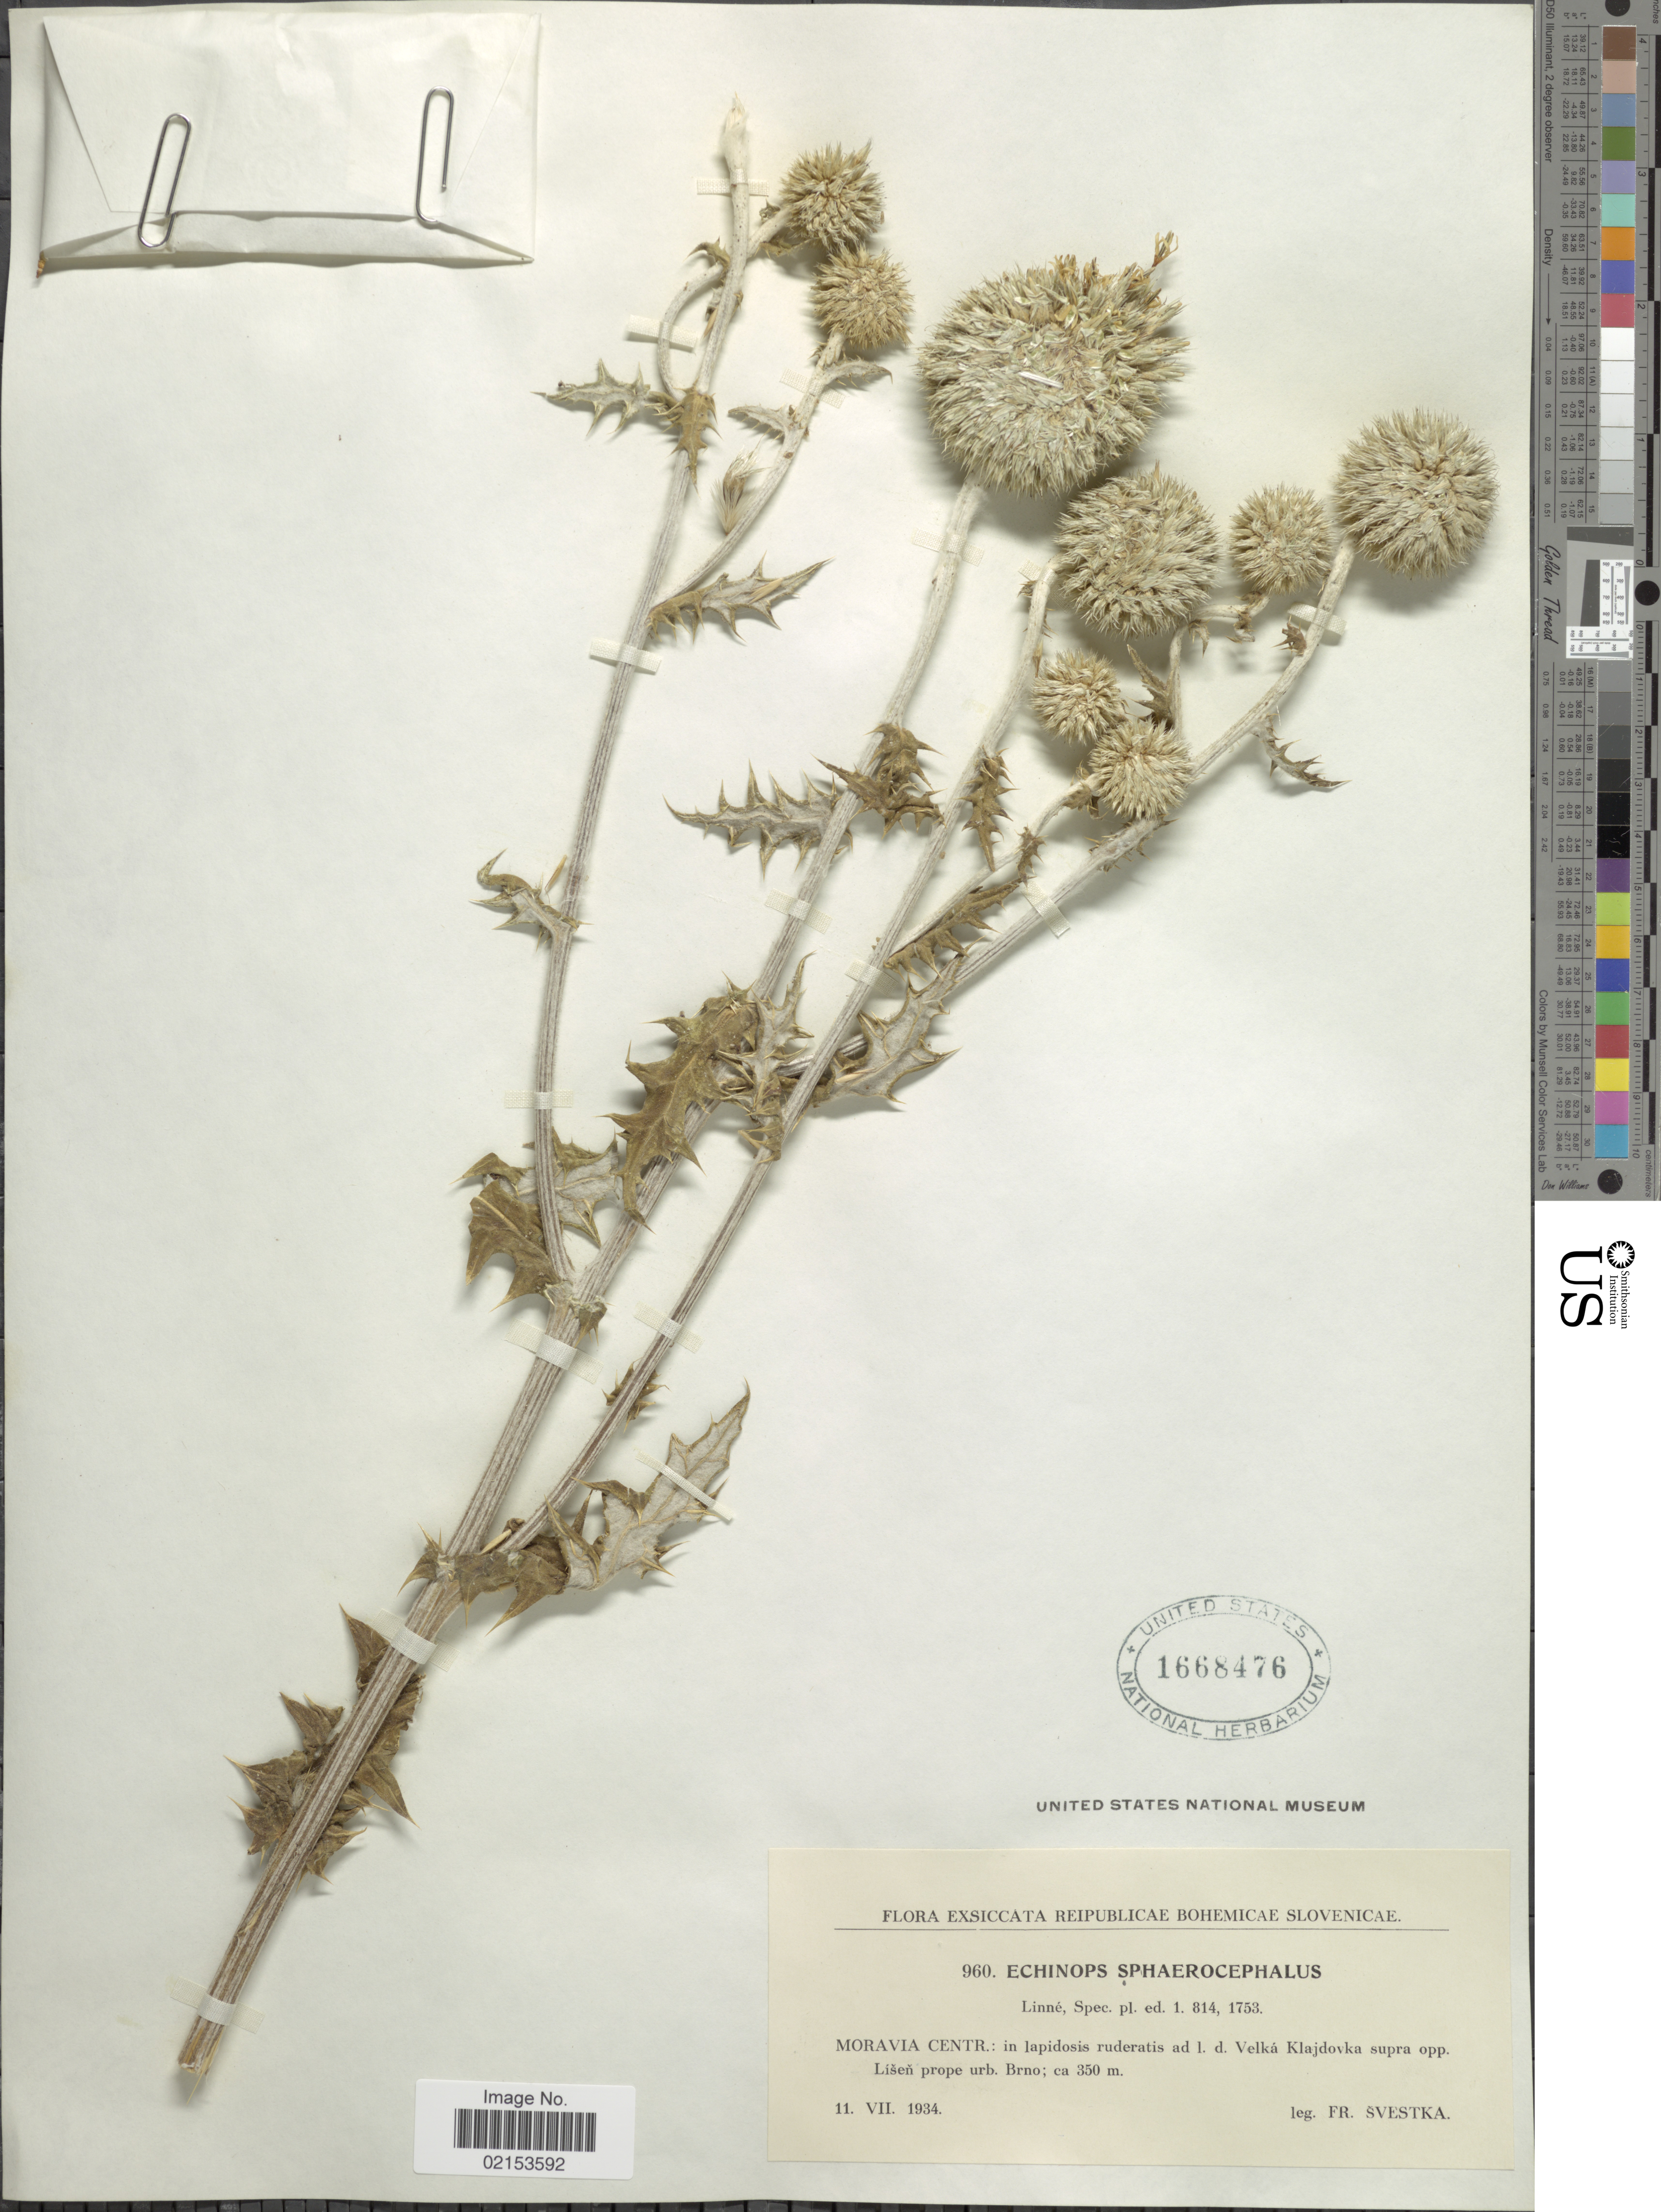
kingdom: Plantae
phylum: Tracheophyta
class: Magnoliopsida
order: Asterales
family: Asteraceae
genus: Echinops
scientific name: Echinops sphaerocephalus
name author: L.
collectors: F. Svestka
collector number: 960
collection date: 1934-07-11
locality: Moravia Centr. ad. l. d. Velka Klajdovka supra opp. Lisen prope urb. Brno.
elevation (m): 350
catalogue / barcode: US 1668476